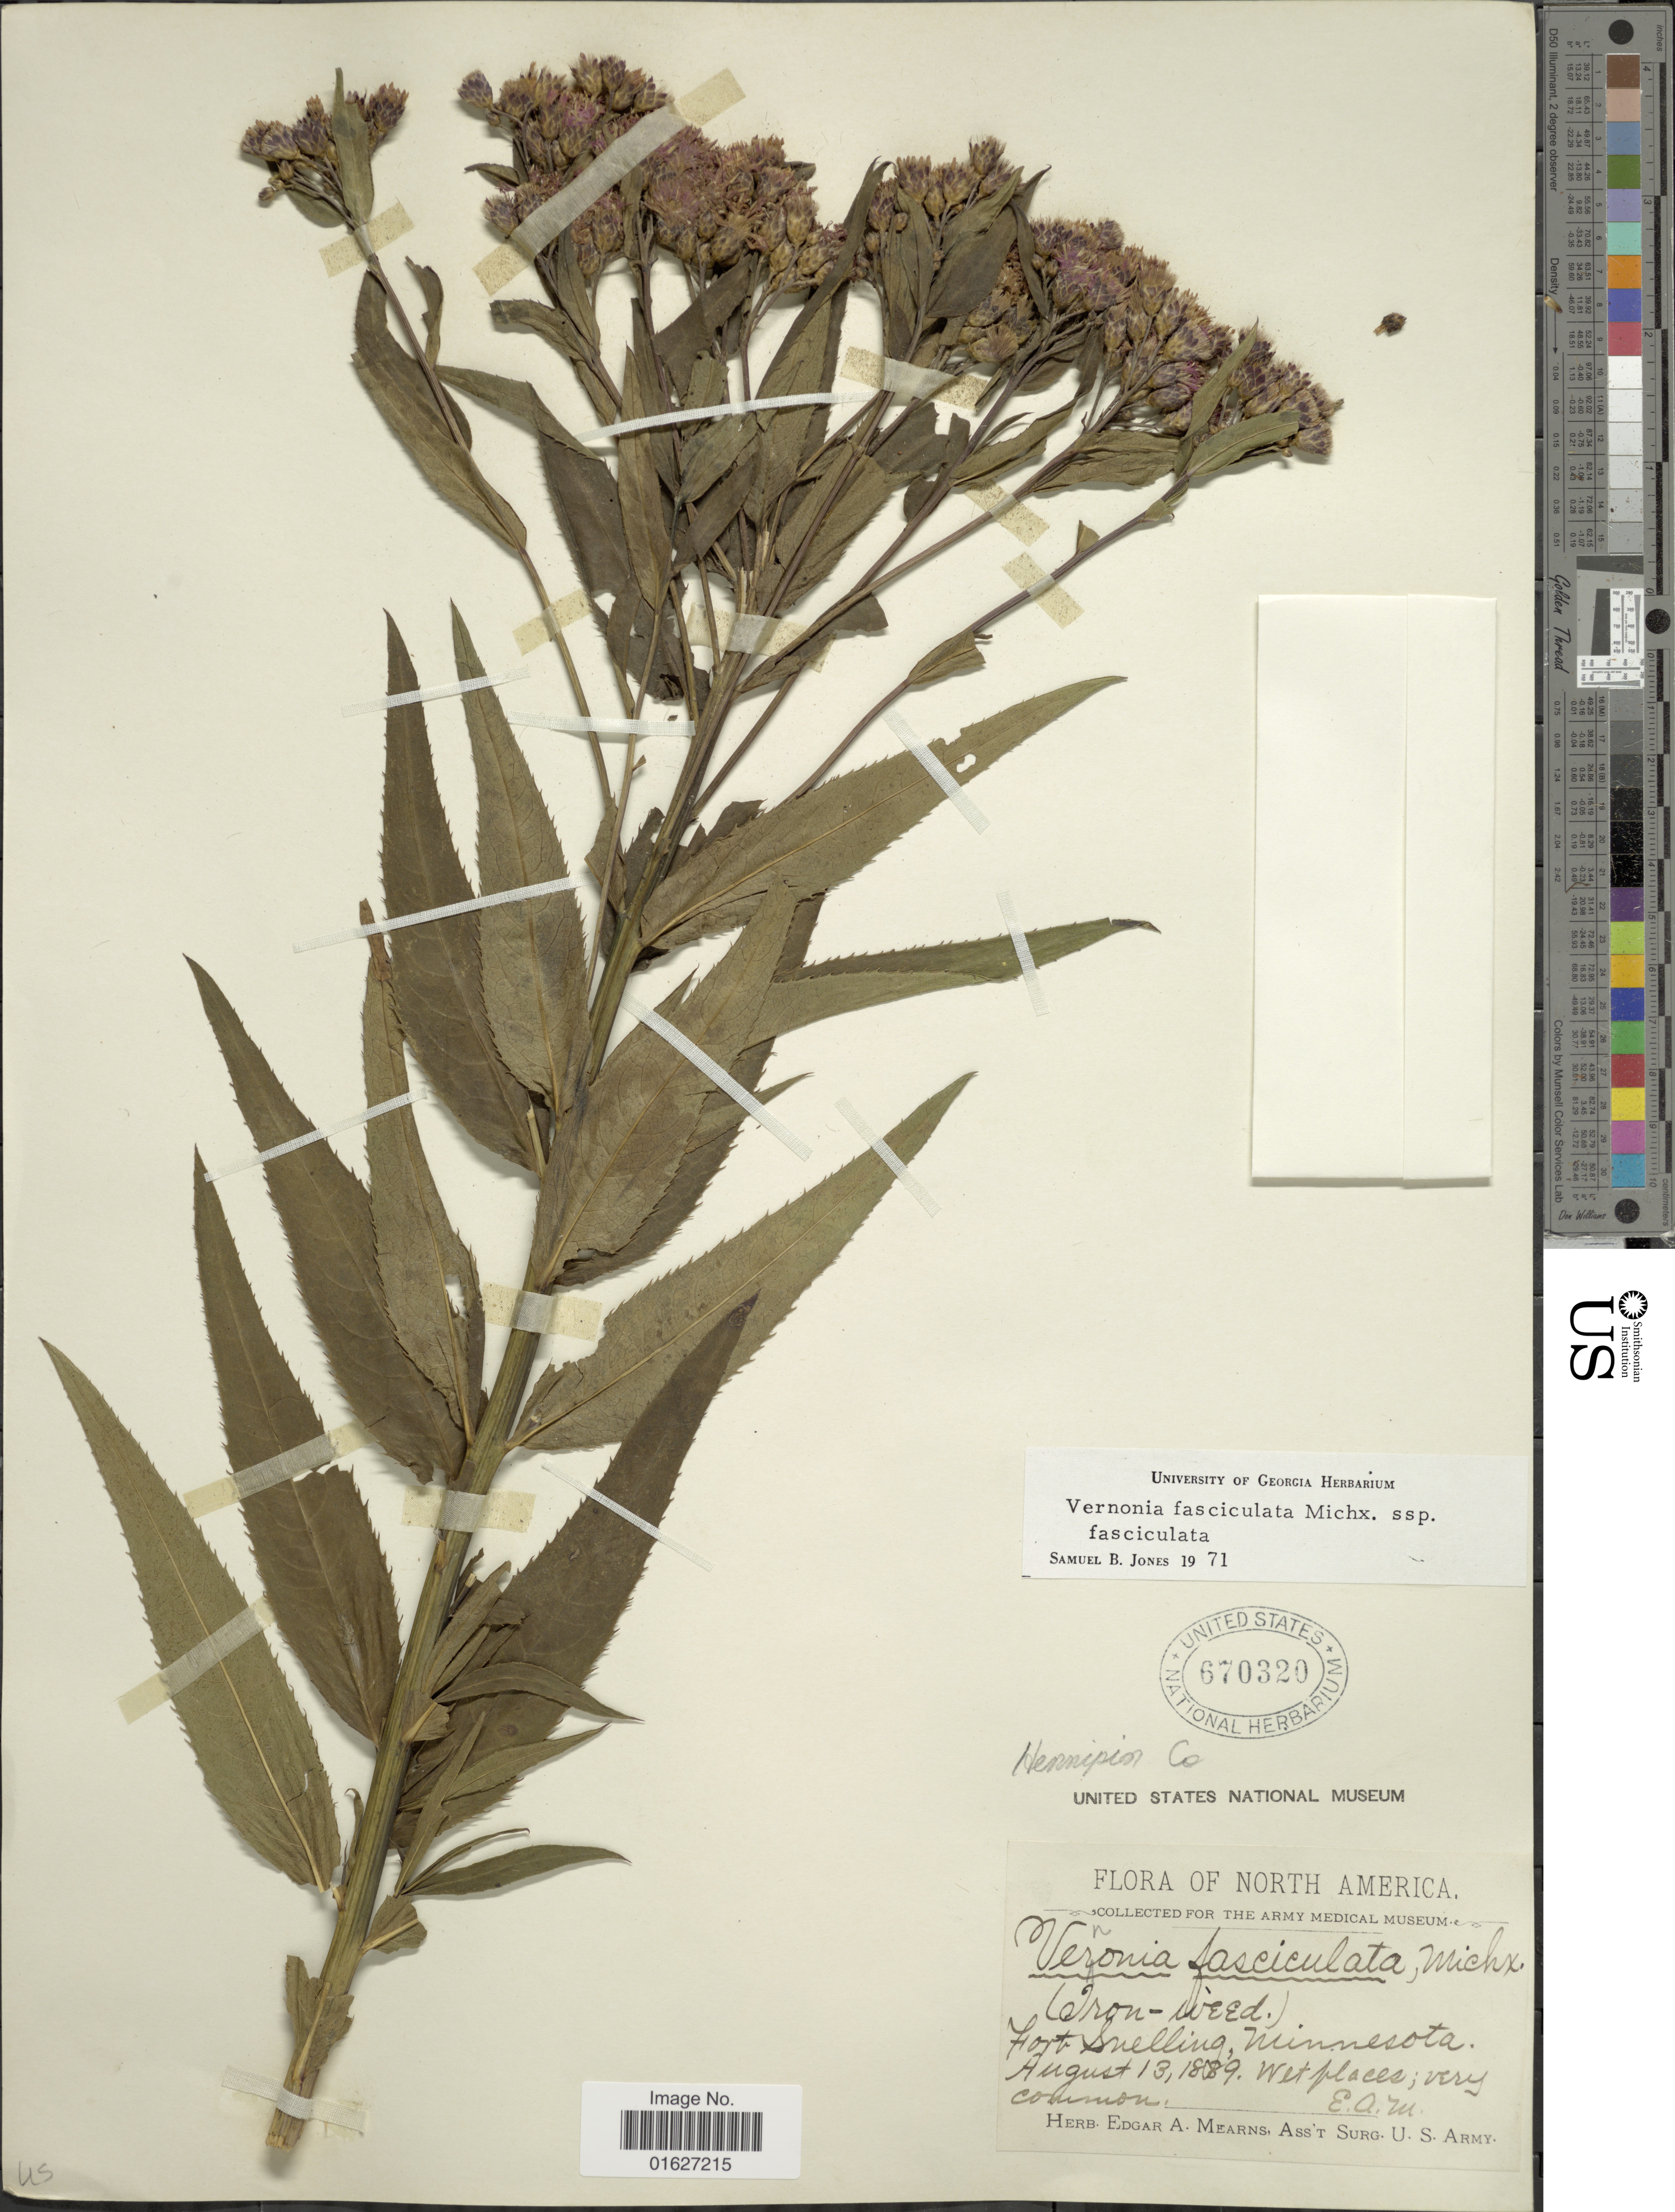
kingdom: Plantae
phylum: Tracheophyta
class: Magnoliopsida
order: Asterales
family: Asteraceae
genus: Vernonia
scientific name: Vernonia fasciculata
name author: Michx.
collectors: E. A. Mearns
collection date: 1889-08-13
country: United States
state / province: Minnesota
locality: Fort Snelling, Minnesota.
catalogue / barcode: US 670320